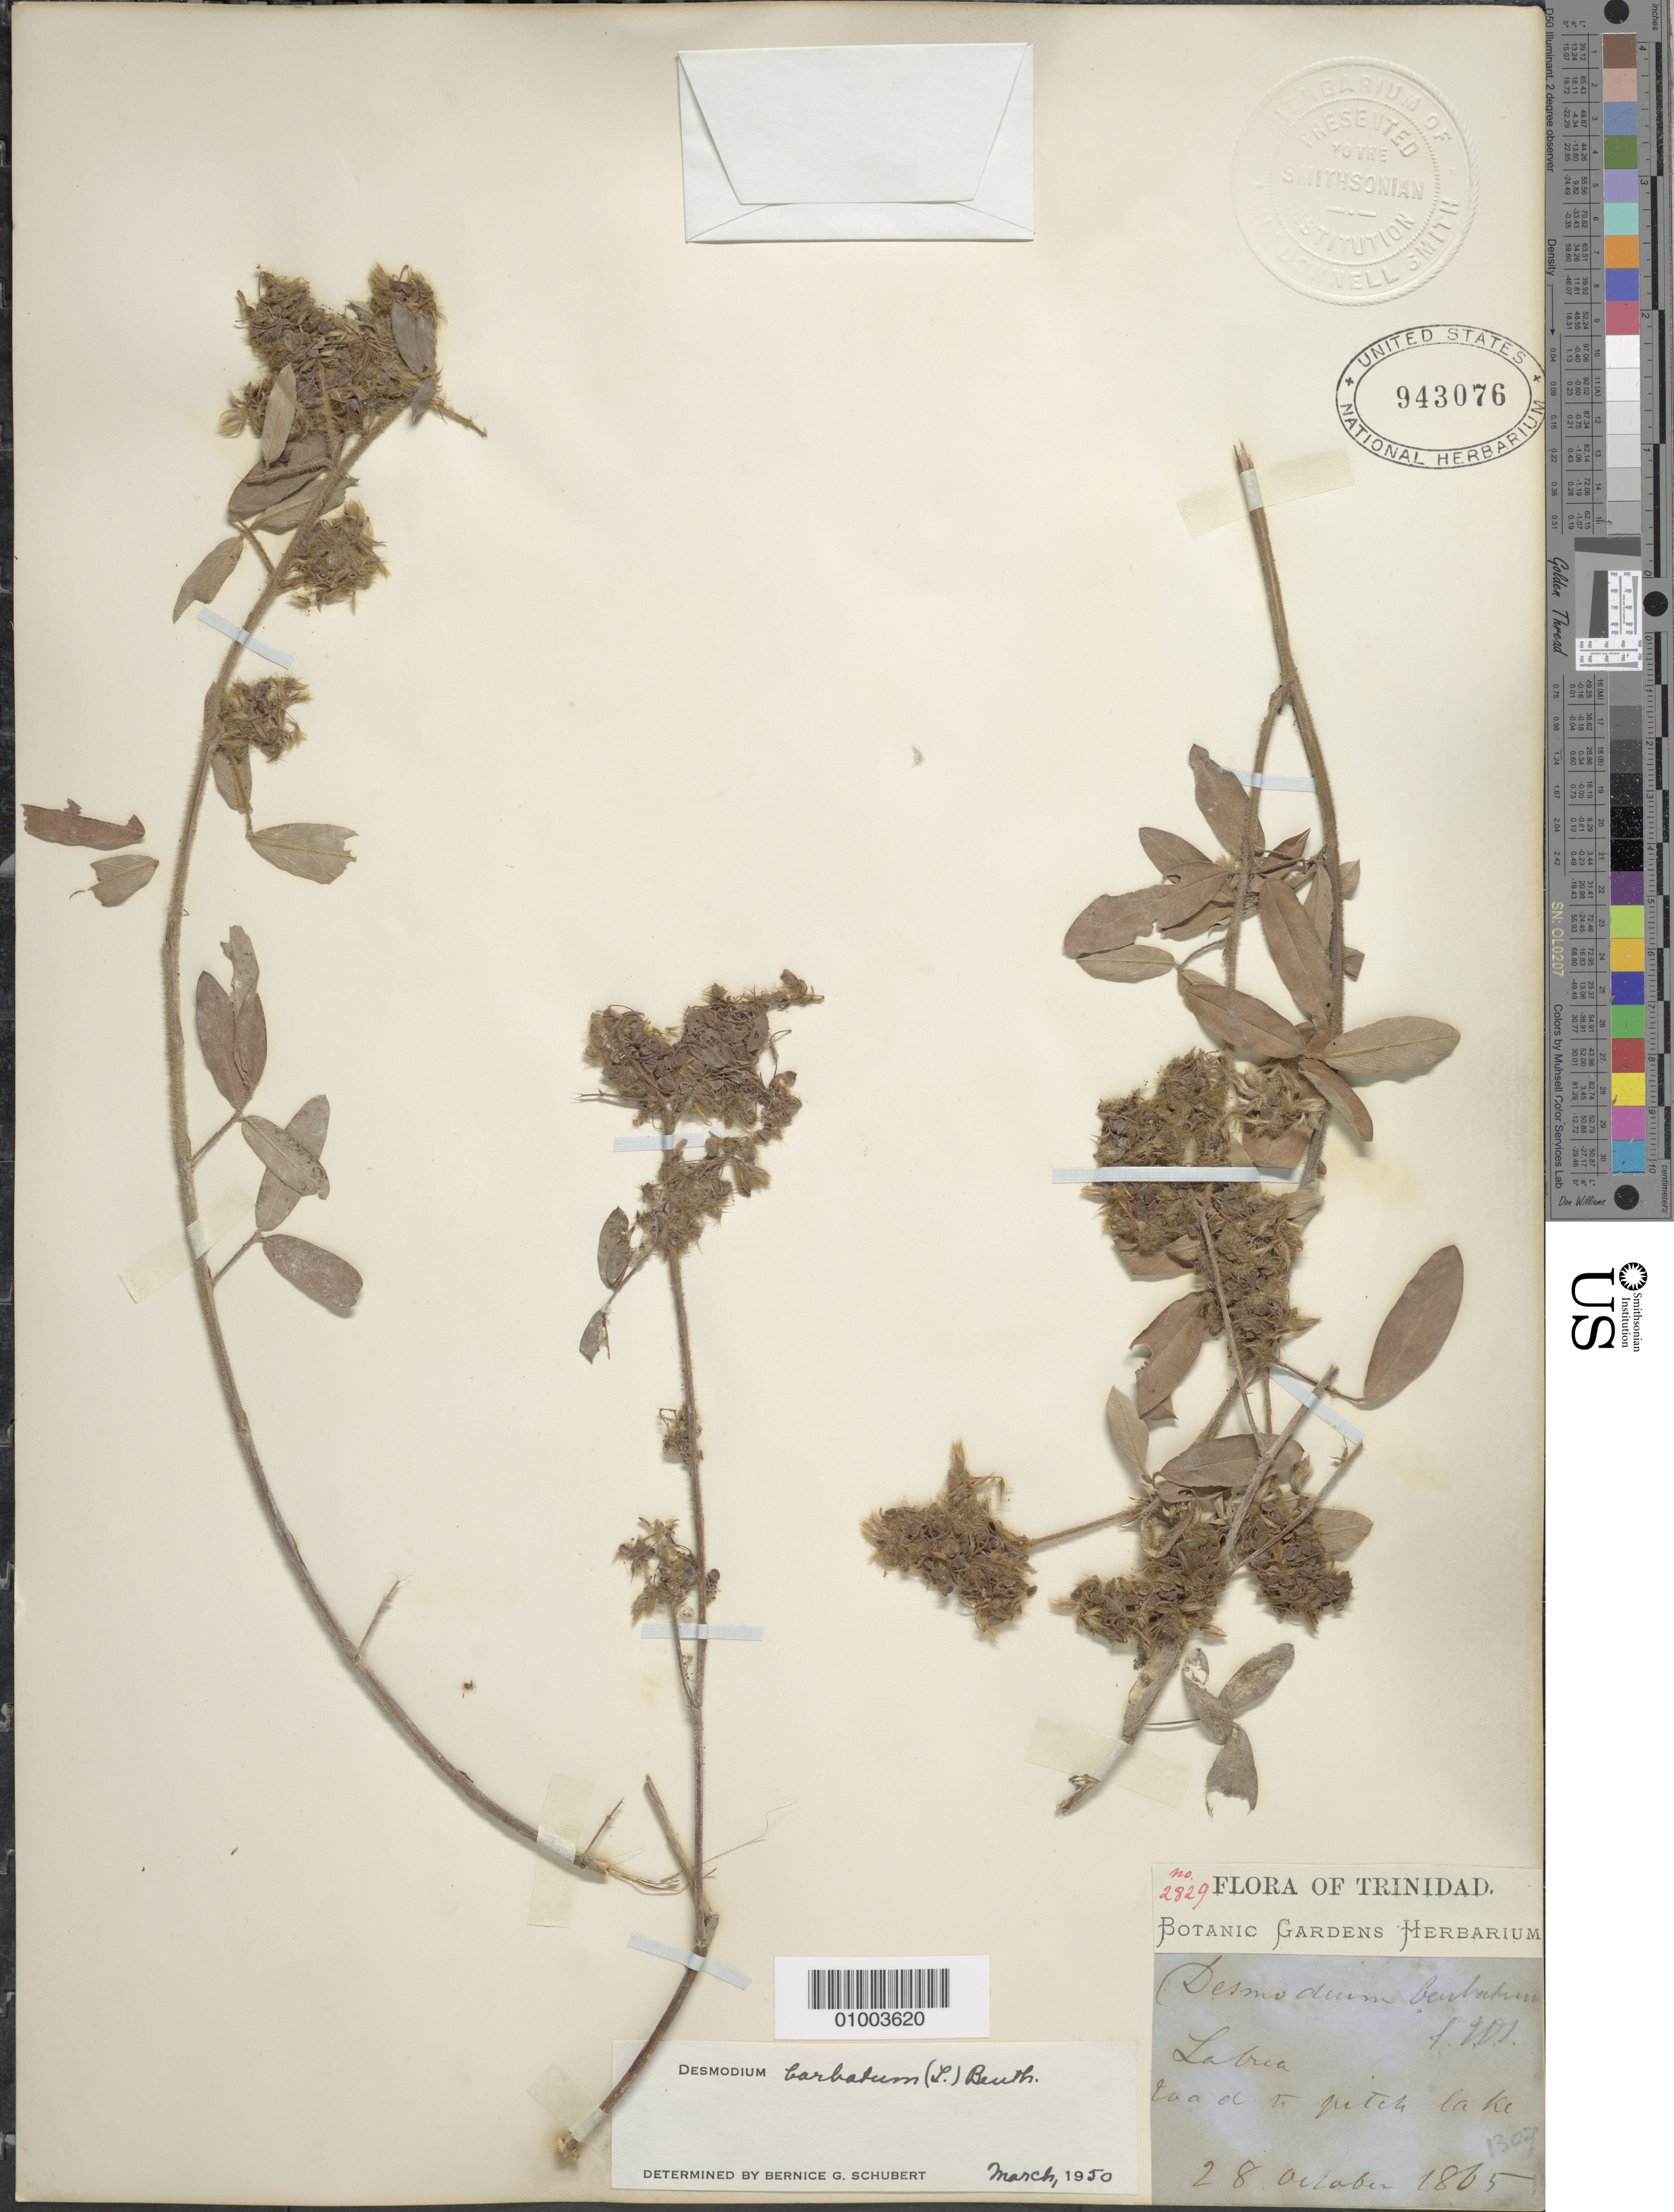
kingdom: Plantae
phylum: Tracheophyta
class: Magnoliopsida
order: Fabales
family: Fabaceae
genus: Grona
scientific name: Grona barbata var. barbata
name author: (L.) H. Ohashi & K. Ohashi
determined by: Strong, Mark T., (BOT), Smithsonian Institution - National Museum of Natural History (UNITED STATES)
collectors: Botanic Gardens Herbarium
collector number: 2829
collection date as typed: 28 Oct 1865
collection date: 1865-10-28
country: Trinidad and Tobago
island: Trinidad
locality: Road to pitch lake.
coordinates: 0 N, 0 E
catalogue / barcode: US 943076